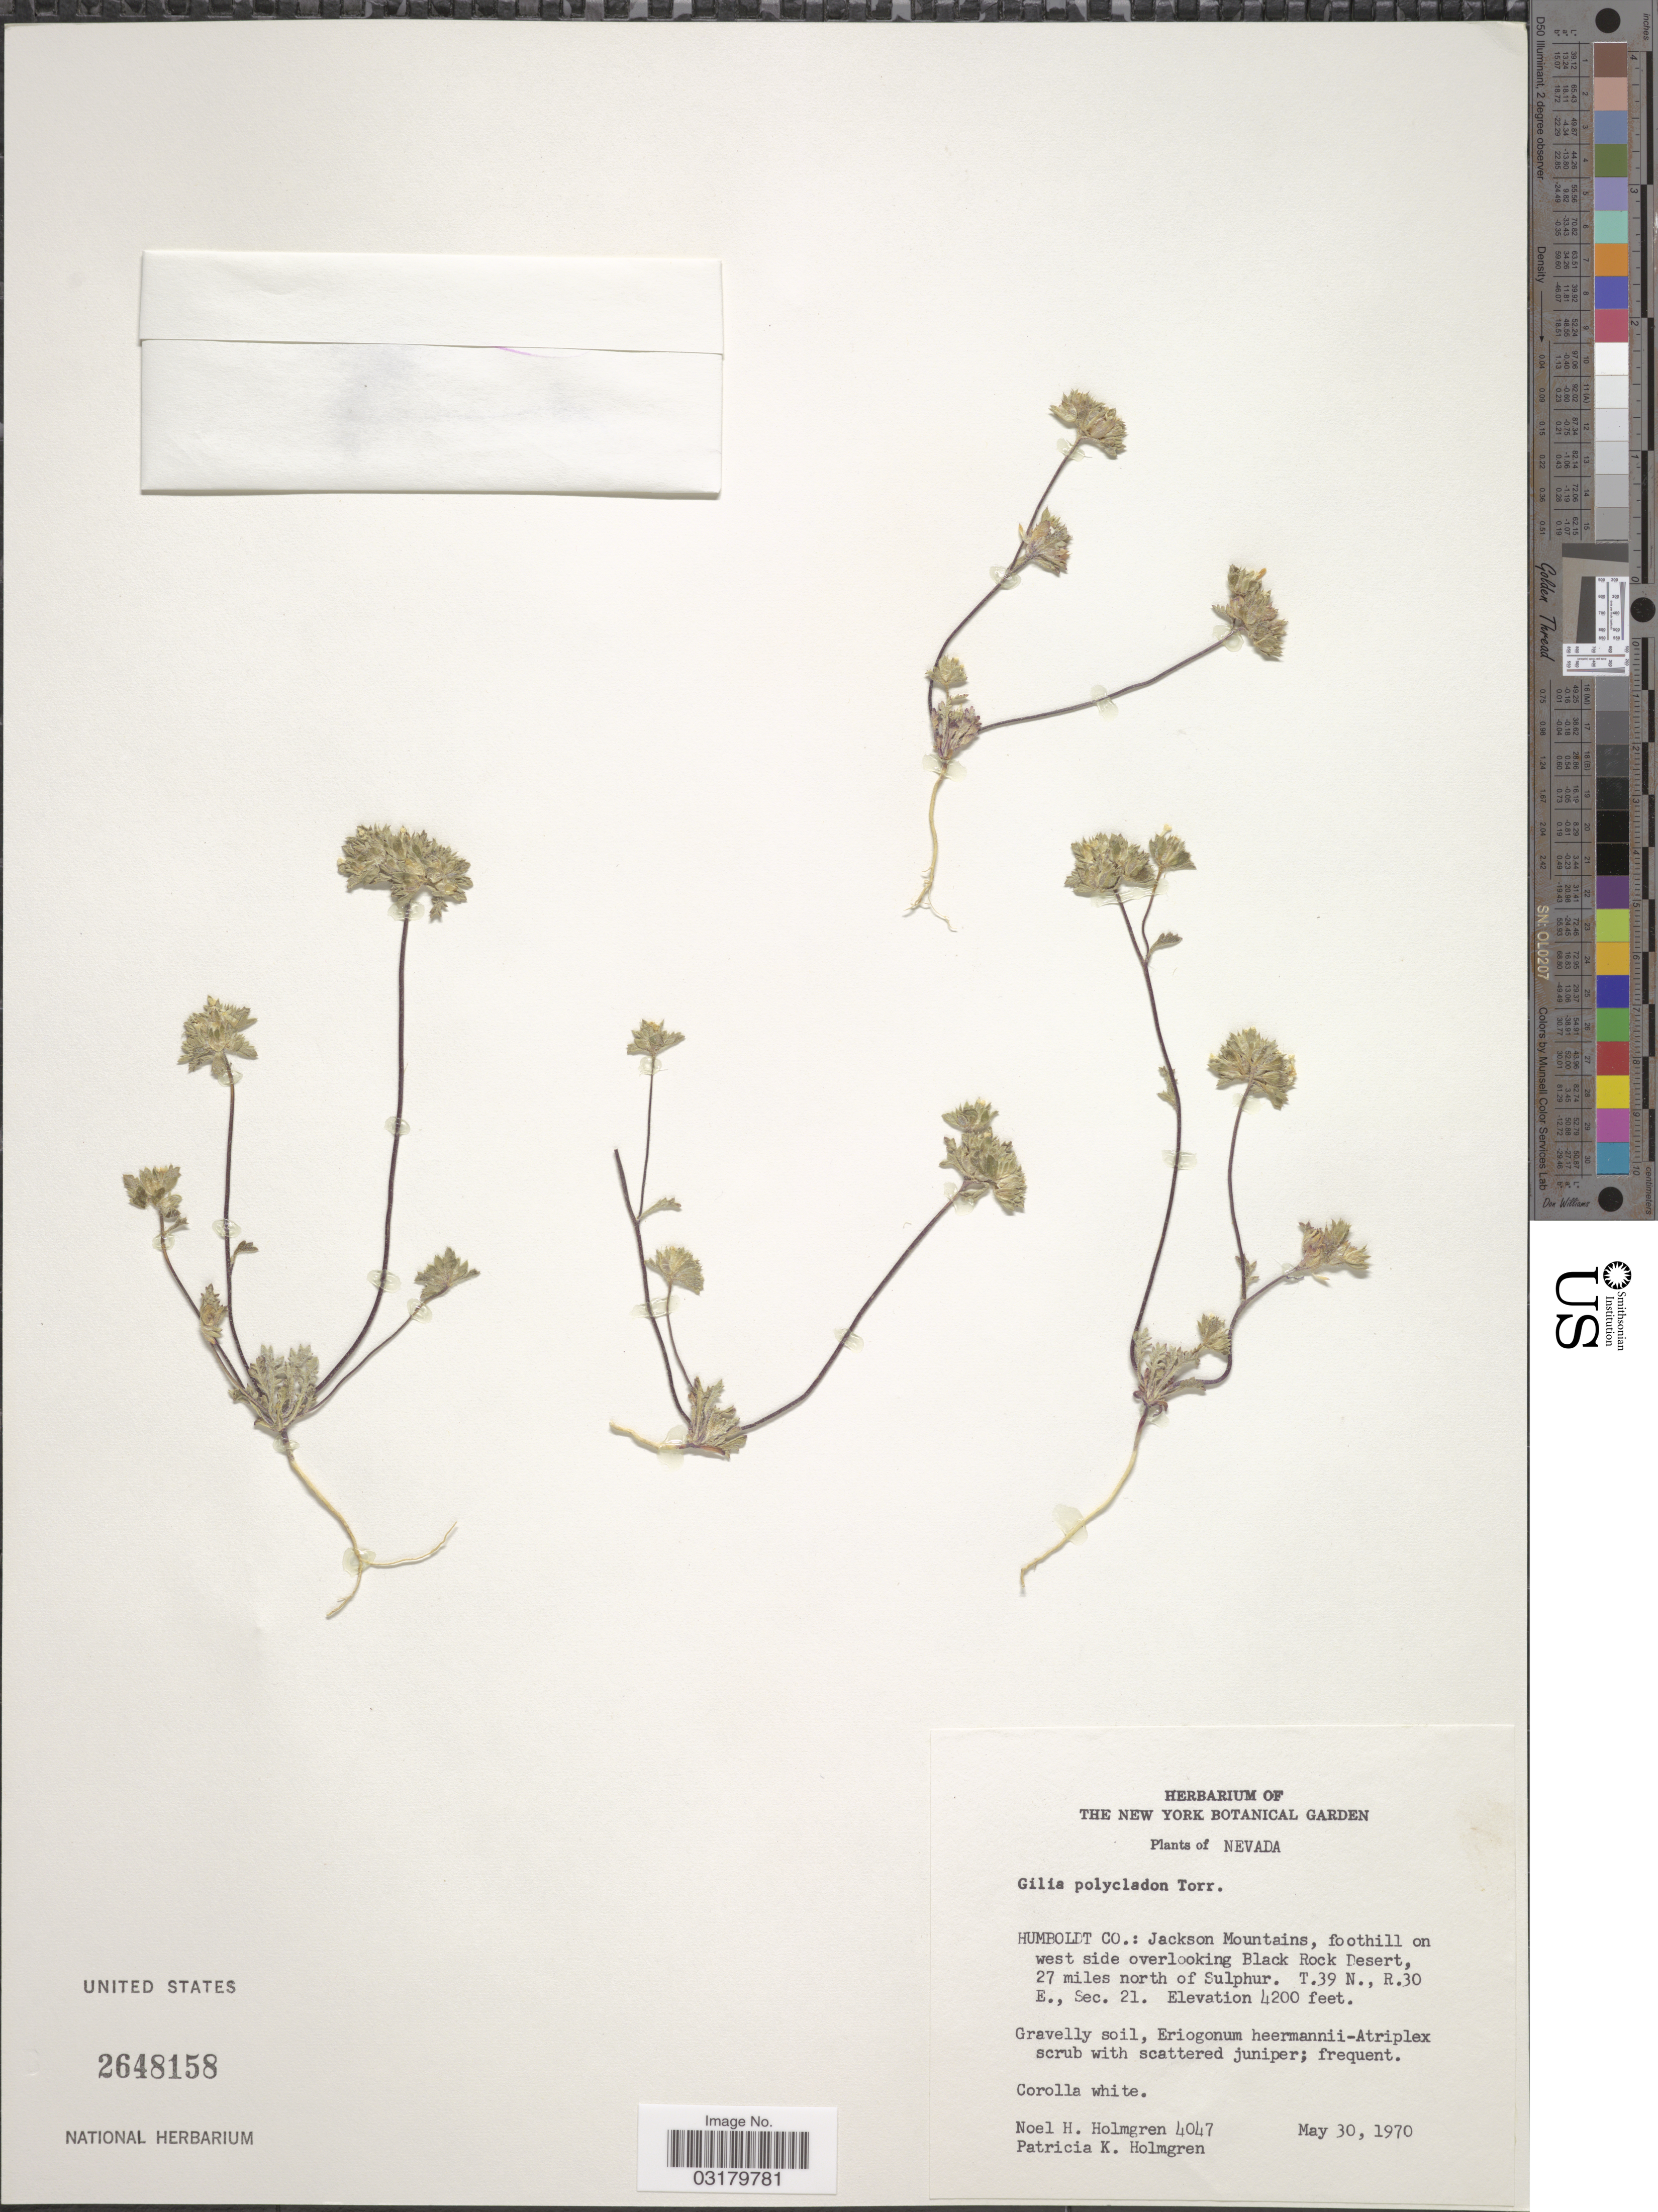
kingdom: Plantae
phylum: Tracheophyta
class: Magnoliopsida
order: Ericales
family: Polemoniaceae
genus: Ipomopsis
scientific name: Ipomopsis polycladon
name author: (Torr.) V.E. Grant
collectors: N. H. Holmgren & P. K. Holmgren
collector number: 4047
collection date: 1970-05-30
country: United States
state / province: Nevada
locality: Humboldt Co.: Jackson Mountains, foothill on west side overlooking Black Rock Desert, 27 miles north of Sulphur. T.39 N., R.30 E., Sec. 21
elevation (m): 1280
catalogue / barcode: US 2648158